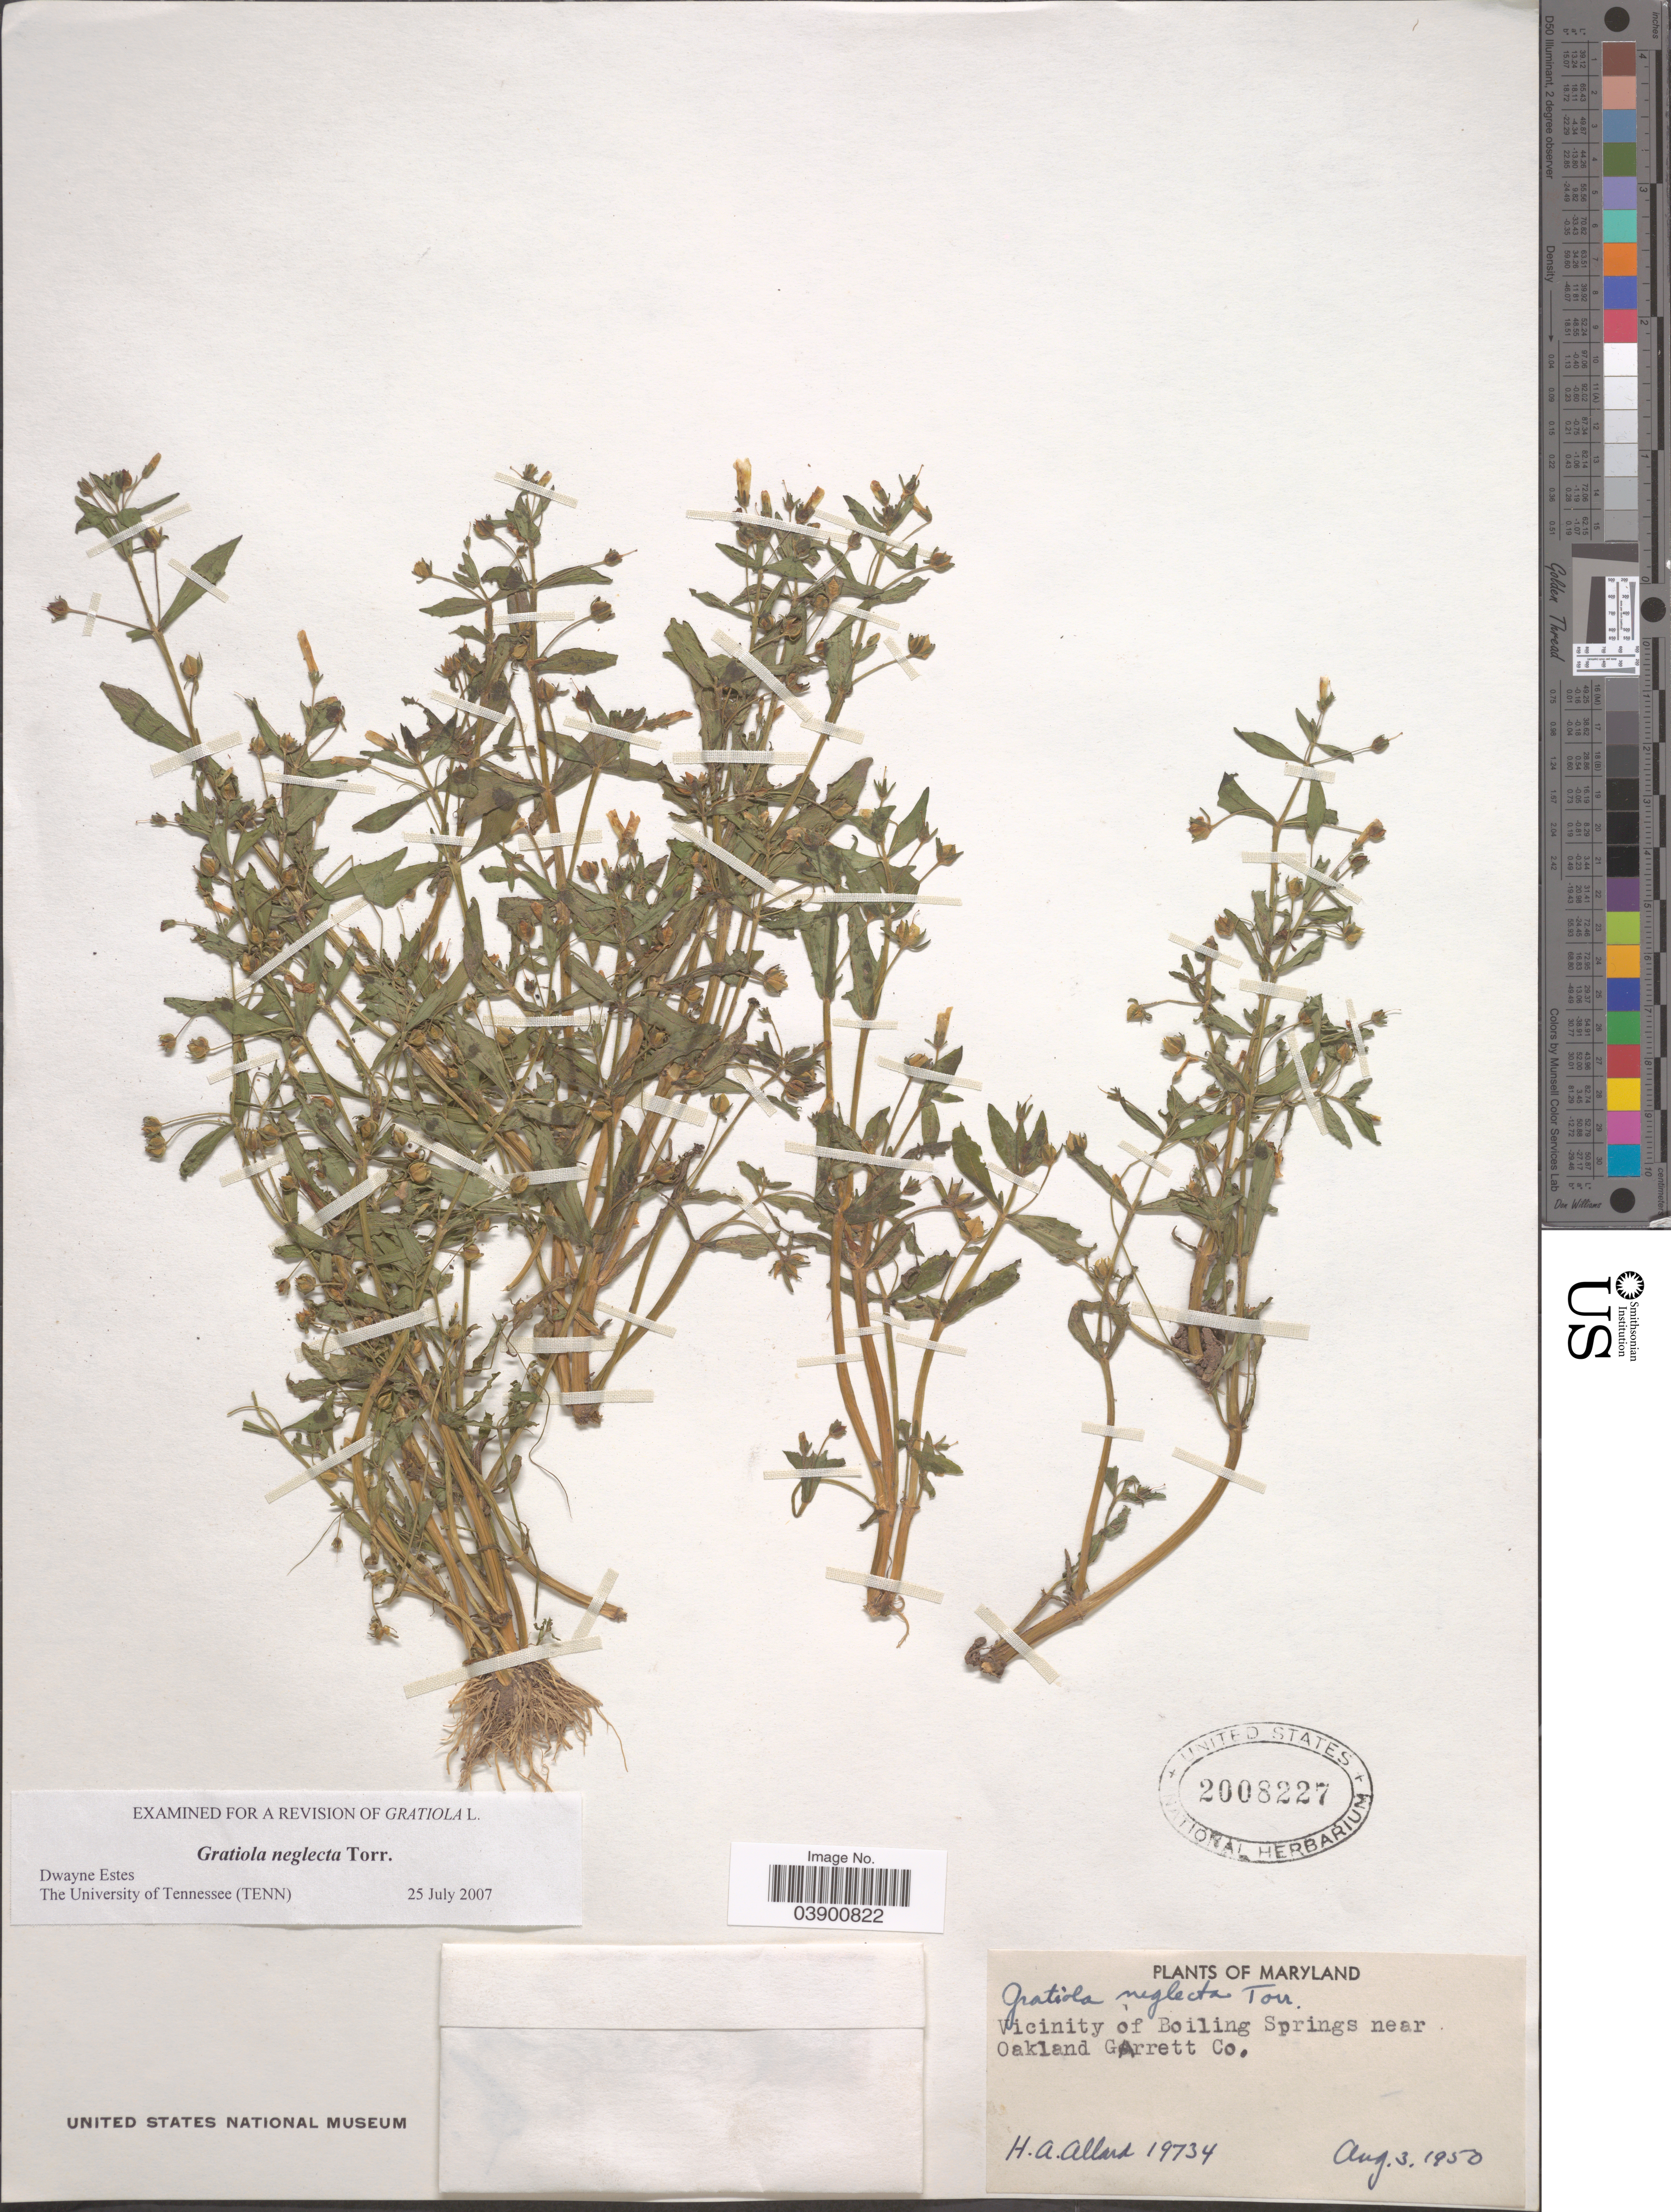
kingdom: Plantae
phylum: Tracheophyta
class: Magnoliopsida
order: Lamiales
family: Plantaginaceae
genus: Gratiola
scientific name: Gratiola neglecta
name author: Torr.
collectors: H. A. Allard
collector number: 19734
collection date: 1950-08-03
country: United States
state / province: Maryland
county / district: Garrett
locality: Vicinity of Boiling Springs near Oakland Garrett Co.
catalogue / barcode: US 2008227